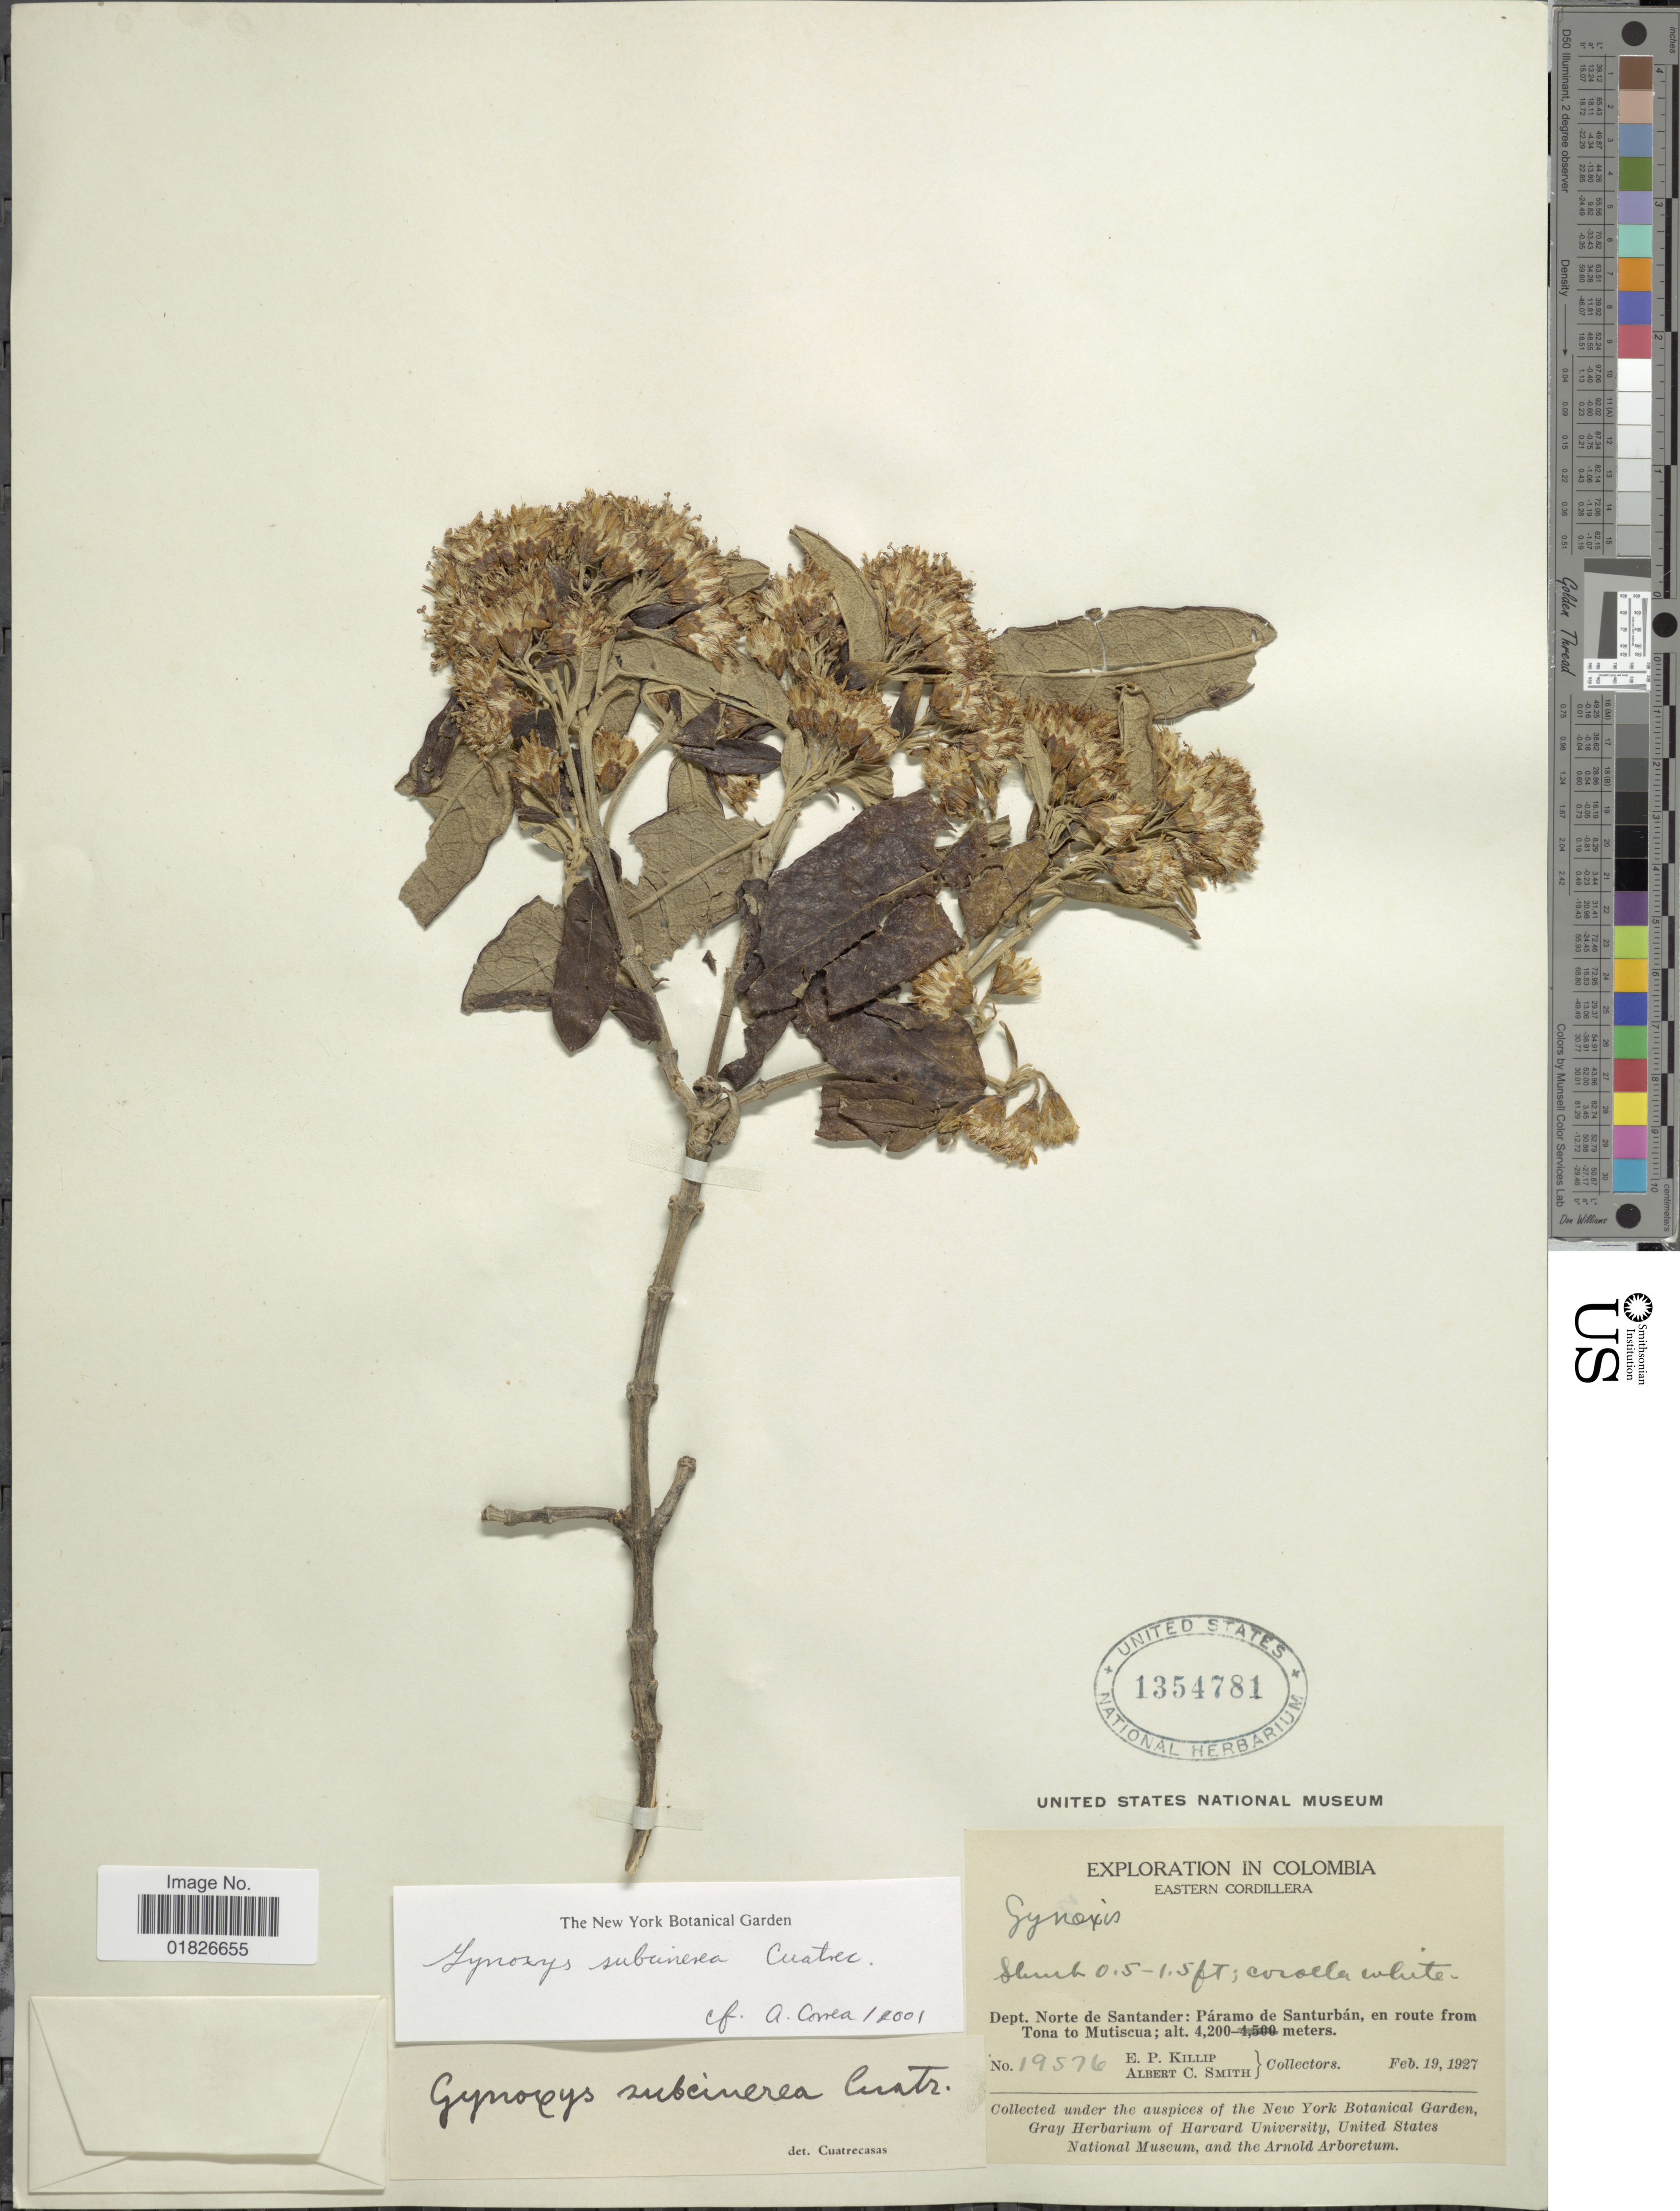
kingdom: Plantae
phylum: Tracheophyta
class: Magnoliopsida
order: Asterales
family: Asteraceae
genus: Gynoxys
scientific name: Gynoxys subcinerea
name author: Cuatrec.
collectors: E. P. Killip & A. C. Smith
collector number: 19576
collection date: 1927-02-19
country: Colombia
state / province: Norte de Santander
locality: Eastern Cordillera, Páramo de Santurbán, en route from Tona to Mutiscua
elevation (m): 4200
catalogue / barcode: US 1354781